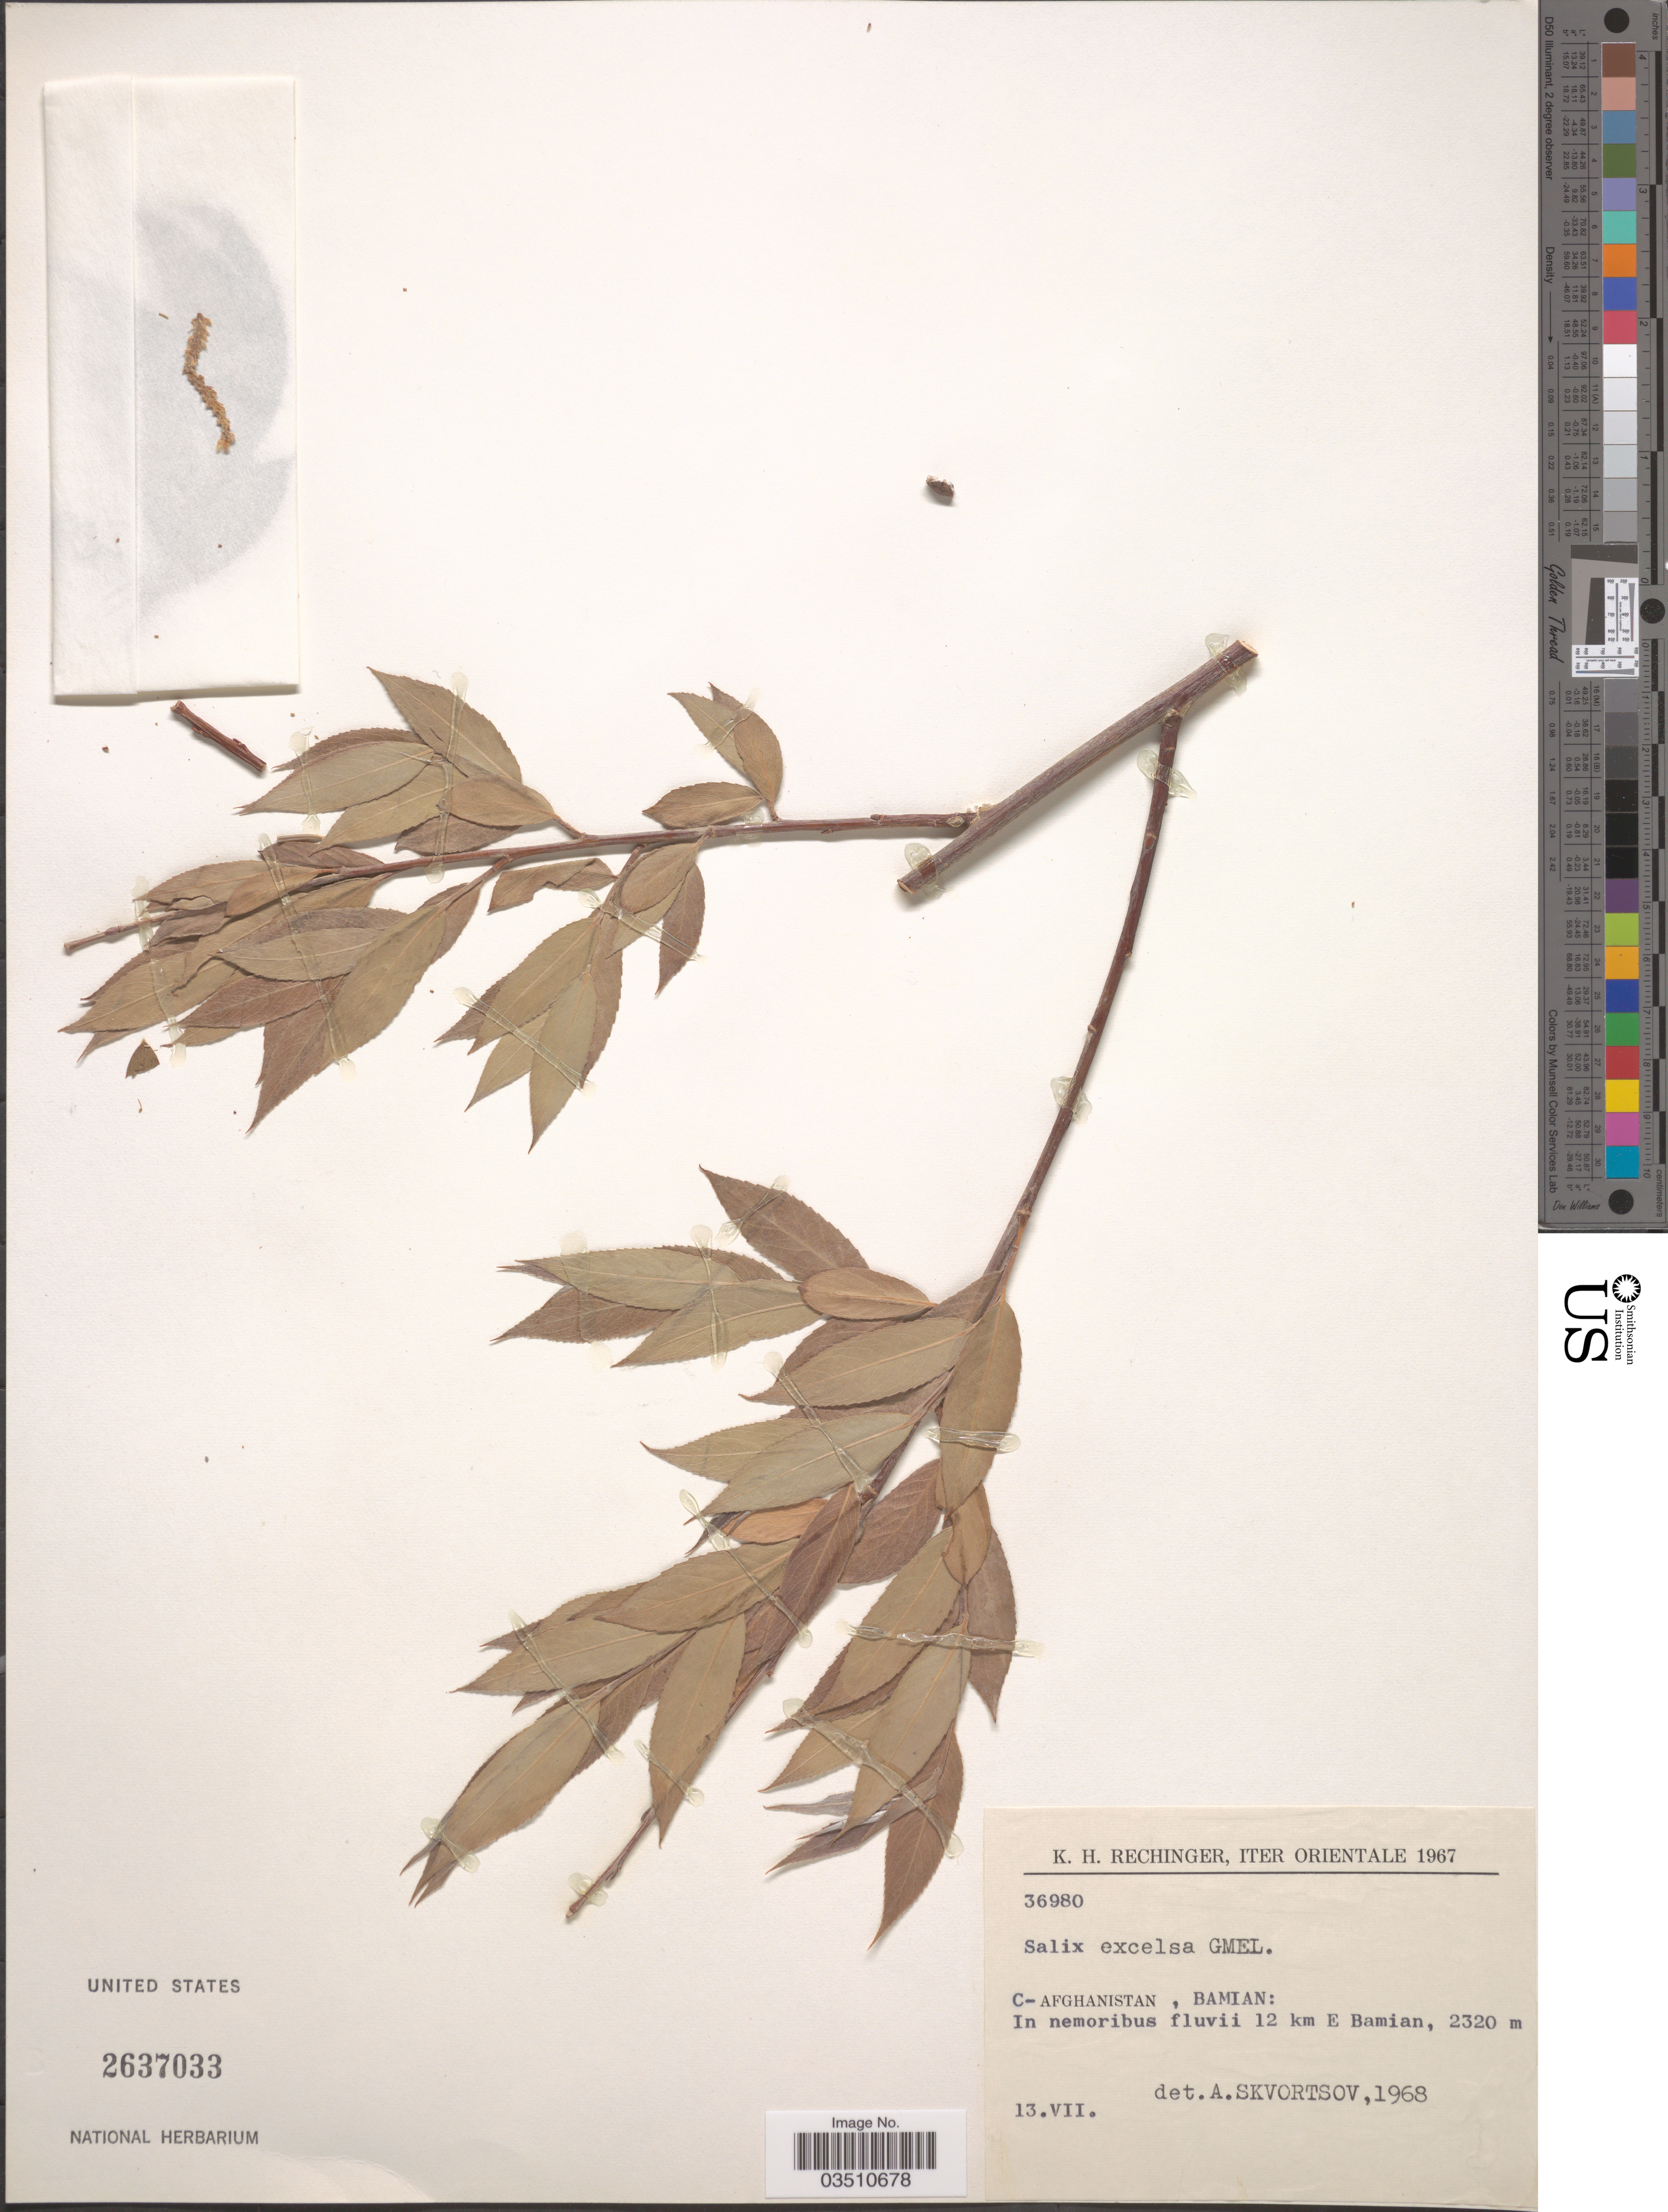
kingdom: Plantae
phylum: Tracheophyta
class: Magnoliopsida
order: Malpighiales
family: Salicaceae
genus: Salix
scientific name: Salix excelsa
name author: S.G. Gmel.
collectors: K. H. Rechinger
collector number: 36980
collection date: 1967-07-13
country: Afghanistan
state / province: Bamian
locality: Orientale. C-Afghanistan, Bamian: In nemoribus fluvii 12 km E Bamian.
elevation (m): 2320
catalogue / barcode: US 2637033